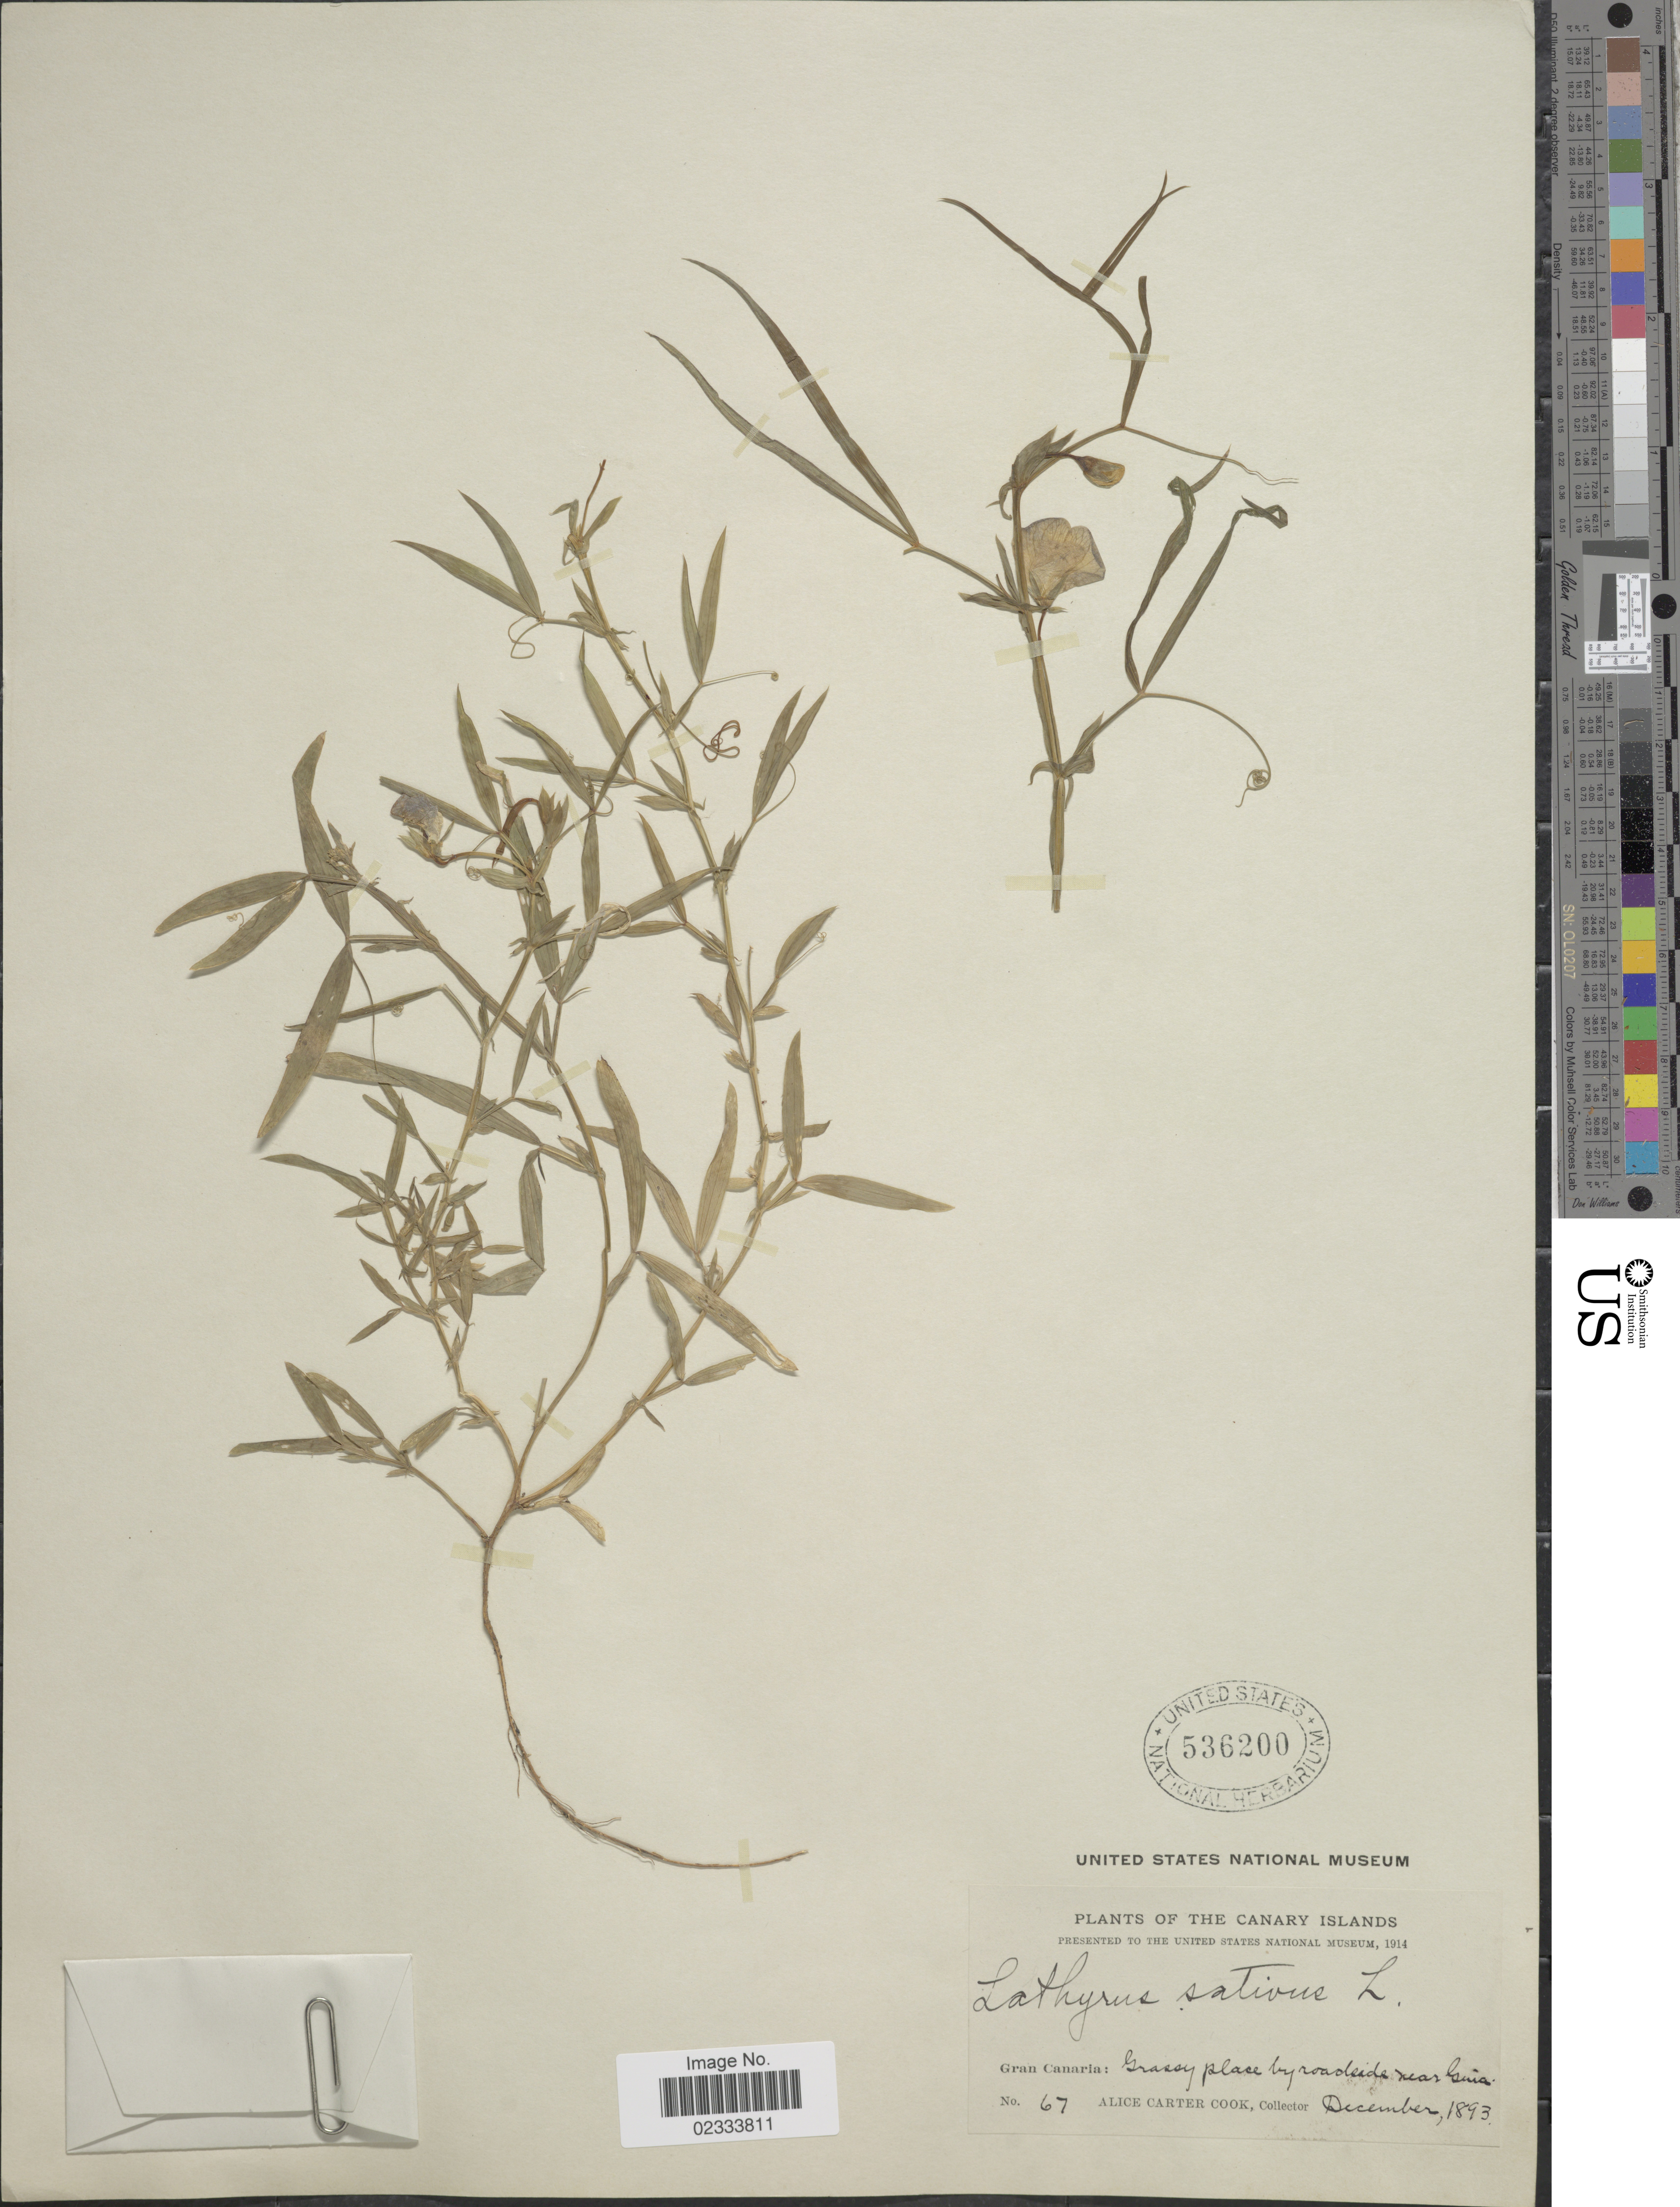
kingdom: Plantae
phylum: Tracheophyta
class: Magnoliopsida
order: Fabales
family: Fabaceae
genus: Lathyrus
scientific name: Lathyrus sativus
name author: L.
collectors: Alice C. Cook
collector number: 67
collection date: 1893-12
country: Spain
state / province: Canarias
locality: Canary Islands, Gran Canaria: grassy place by roadside near Guia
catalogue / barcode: US 536200